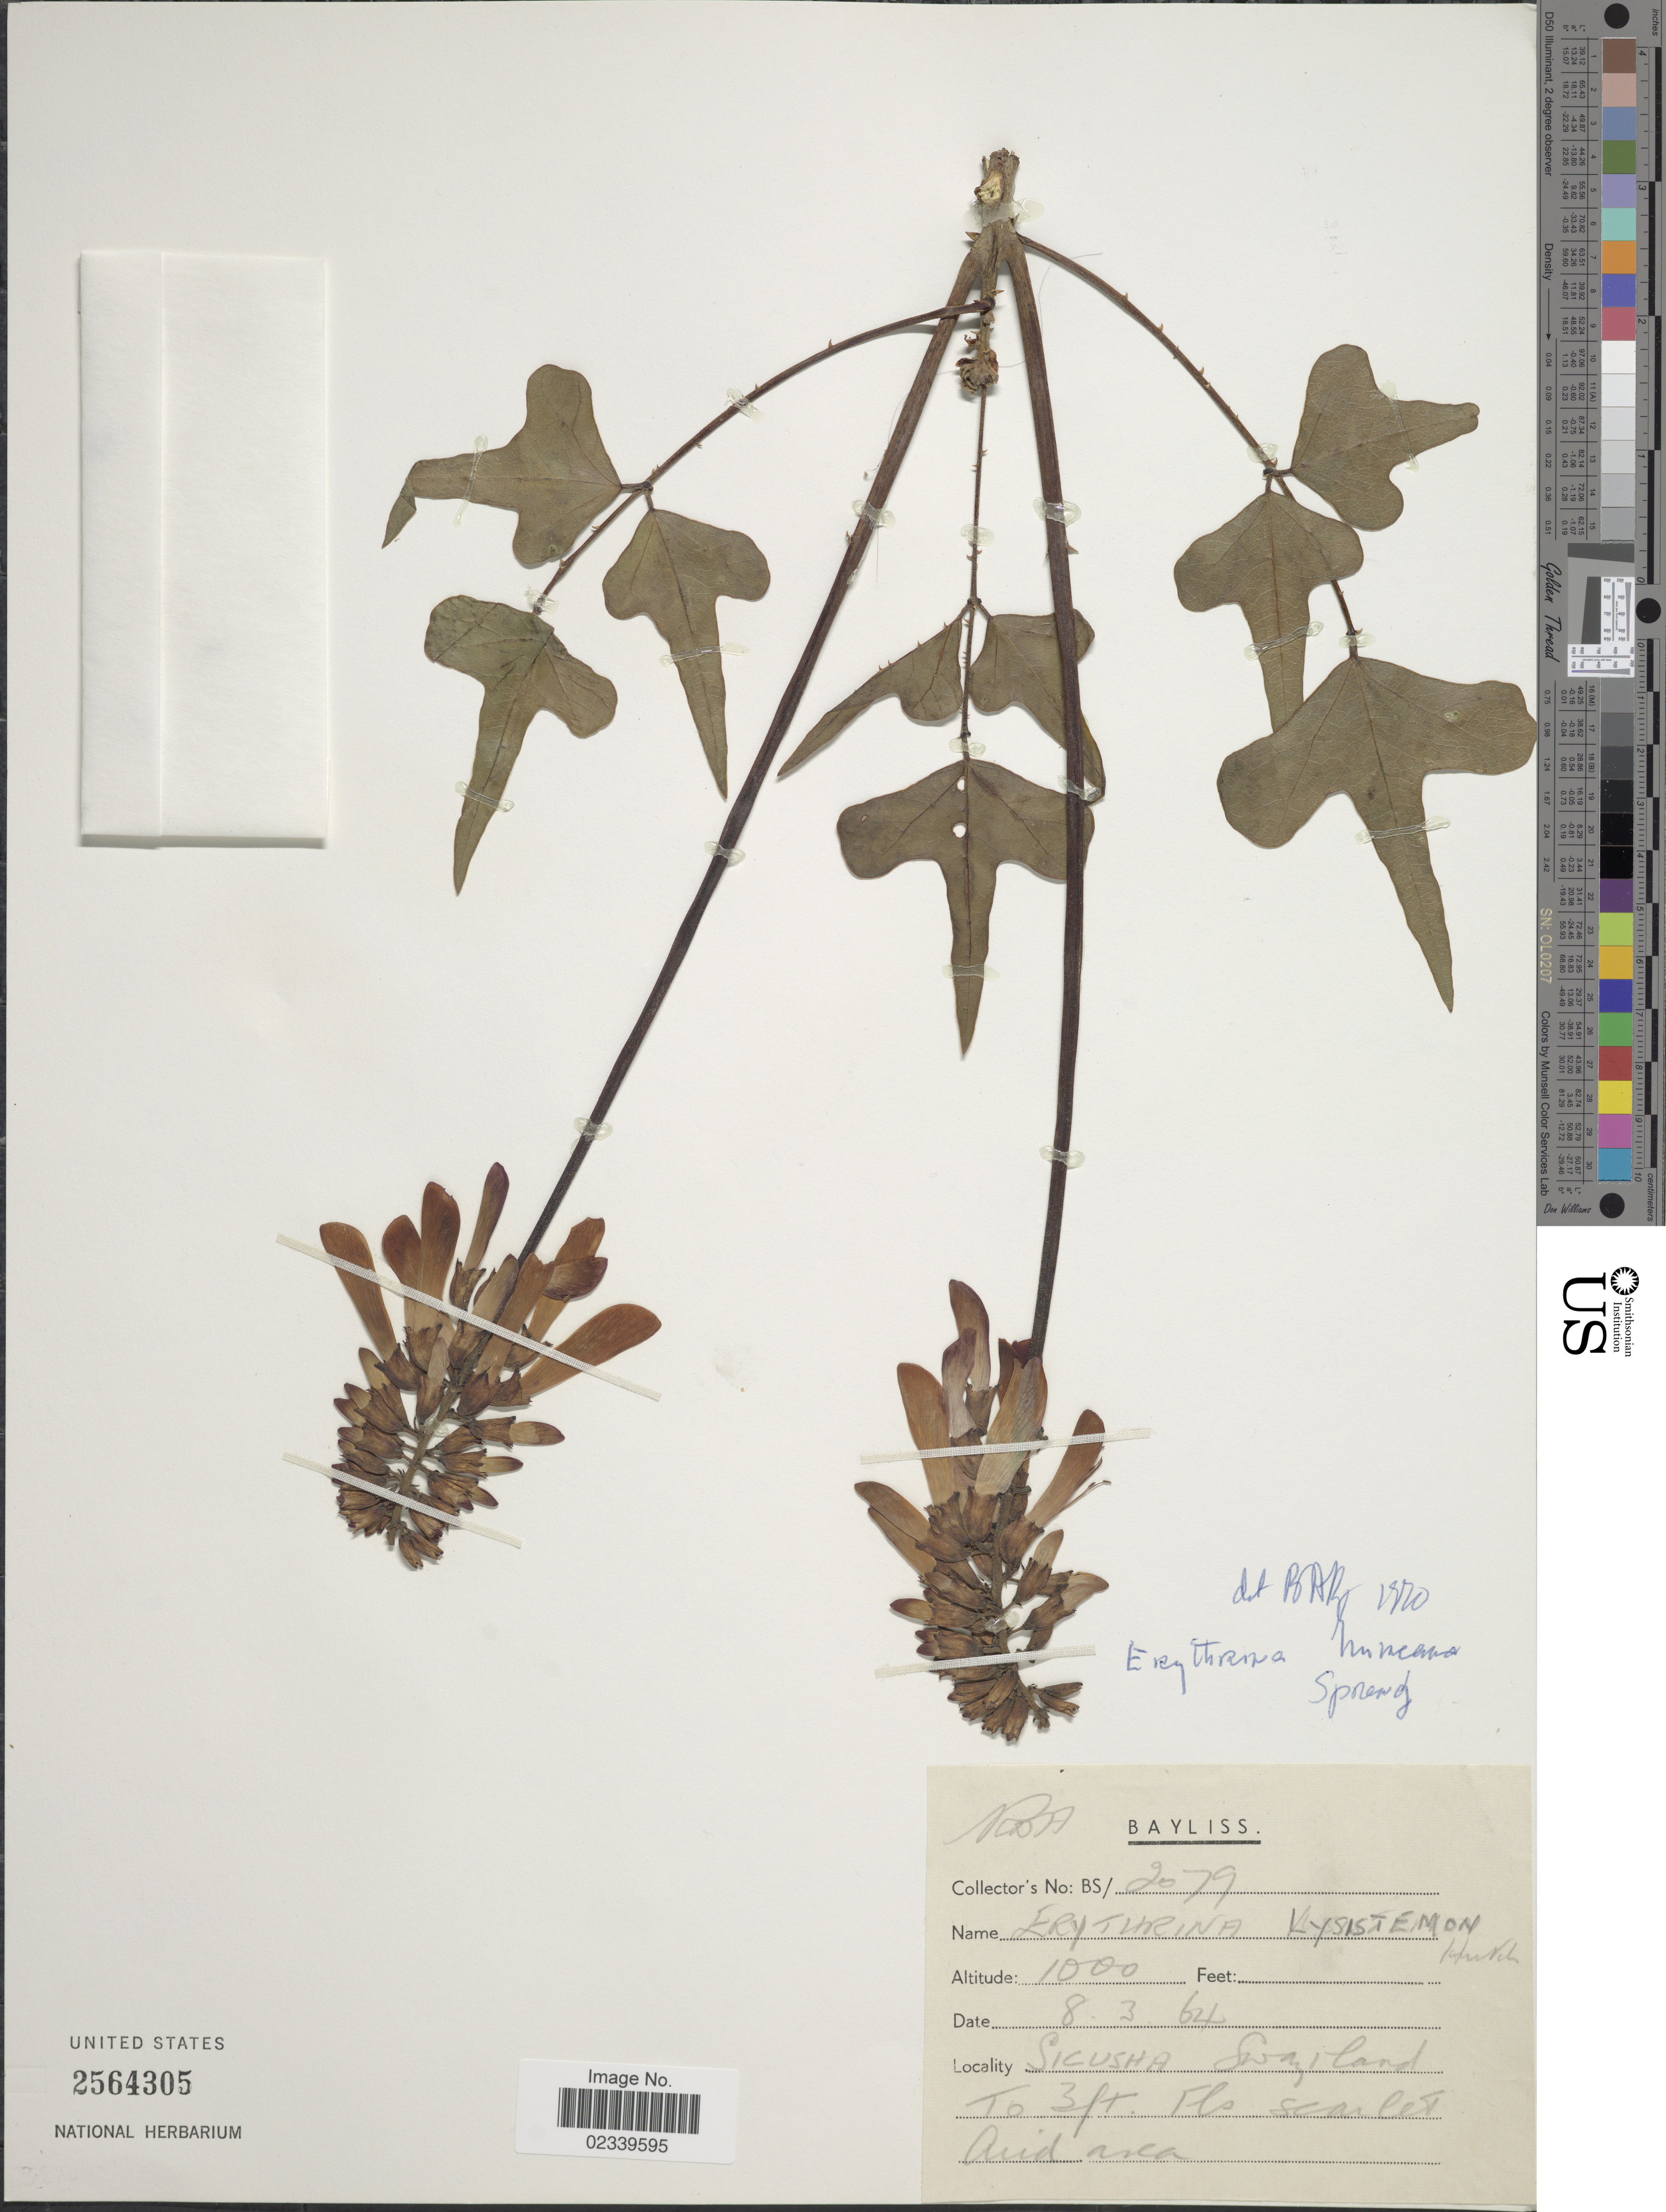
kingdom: Plantae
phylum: Tracheophyta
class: Magnoliopsida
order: Fabales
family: Fabaceae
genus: Erythrina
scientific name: Erythrina humeana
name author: Spreng.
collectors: Bayliss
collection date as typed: Transcribed d/m/y: 8/3/64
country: Eswatini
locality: Sucisha, Swaziland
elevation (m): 305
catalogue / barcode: US 2564305